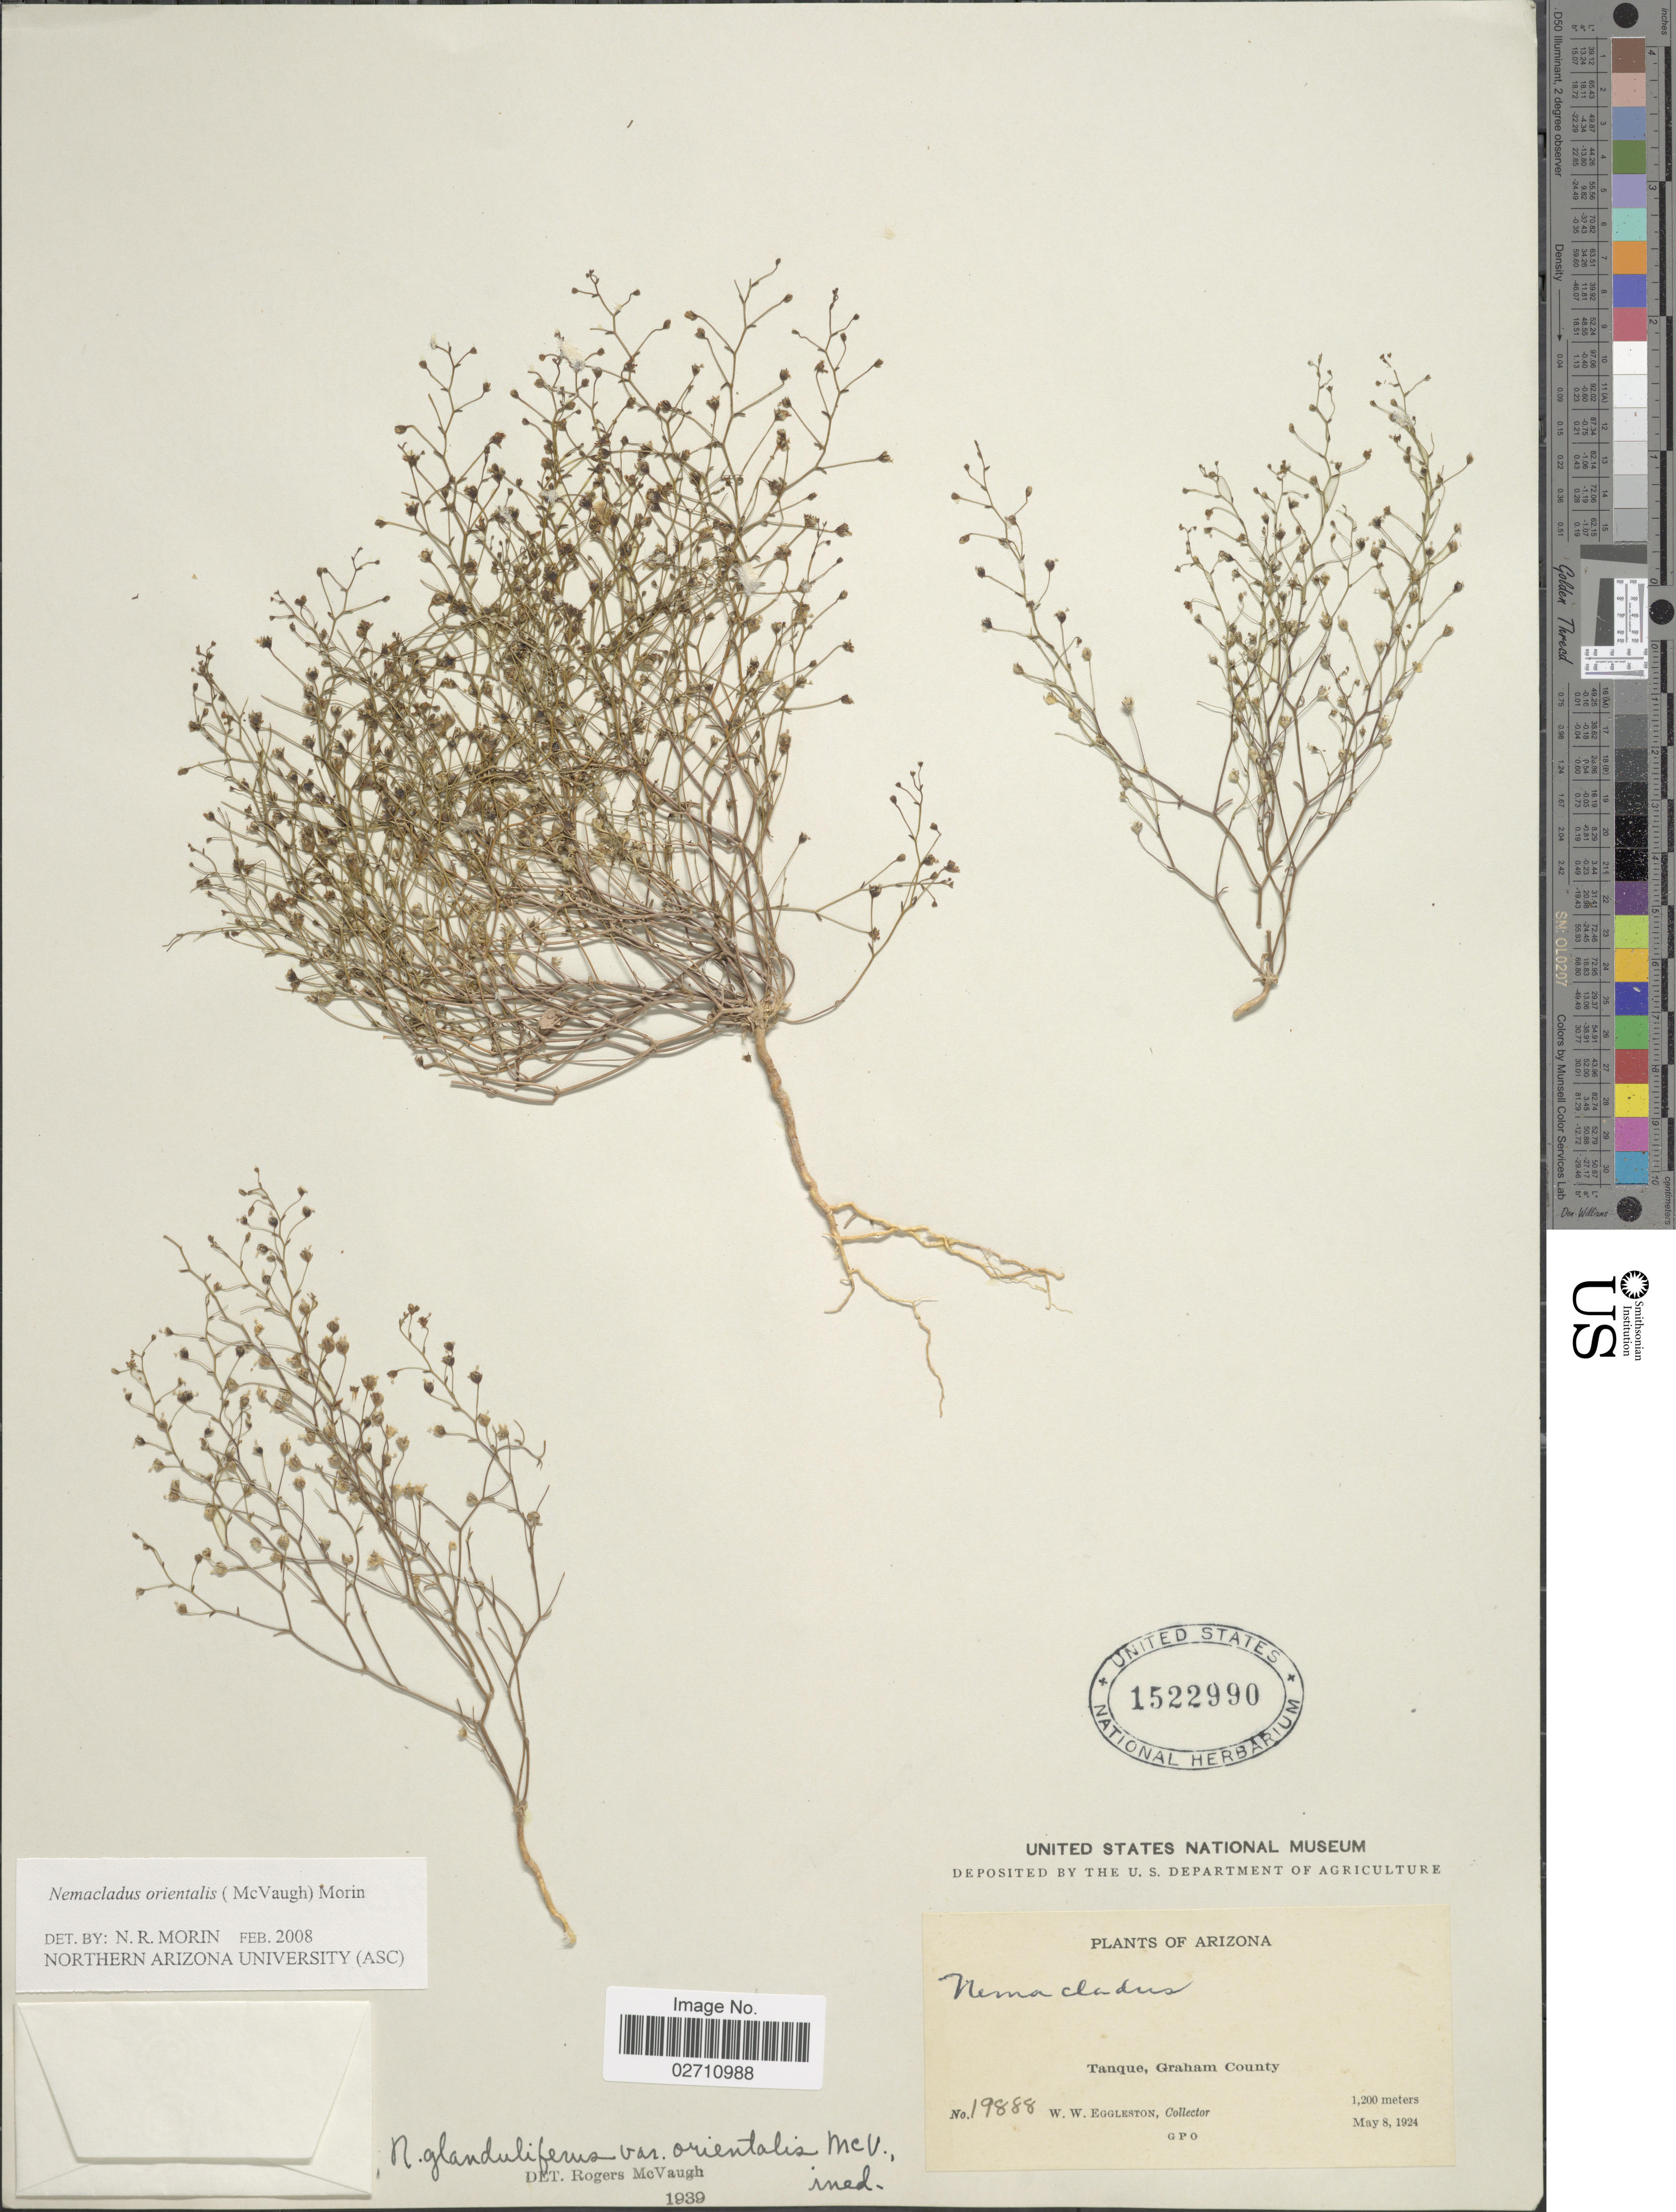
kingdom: Plantae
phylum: Tracheophyta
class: Magnoliopsida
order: Asterales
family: Campanulaceae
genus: Nemacladus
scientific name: Nemacladus orientalis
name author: (McVaugh) Morin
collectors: W. W. Eggleston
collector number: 19888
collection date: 1924-05-08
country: United States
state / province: Arizona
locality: Tanque, Graham County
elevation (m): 1200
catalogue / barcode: US 1522990